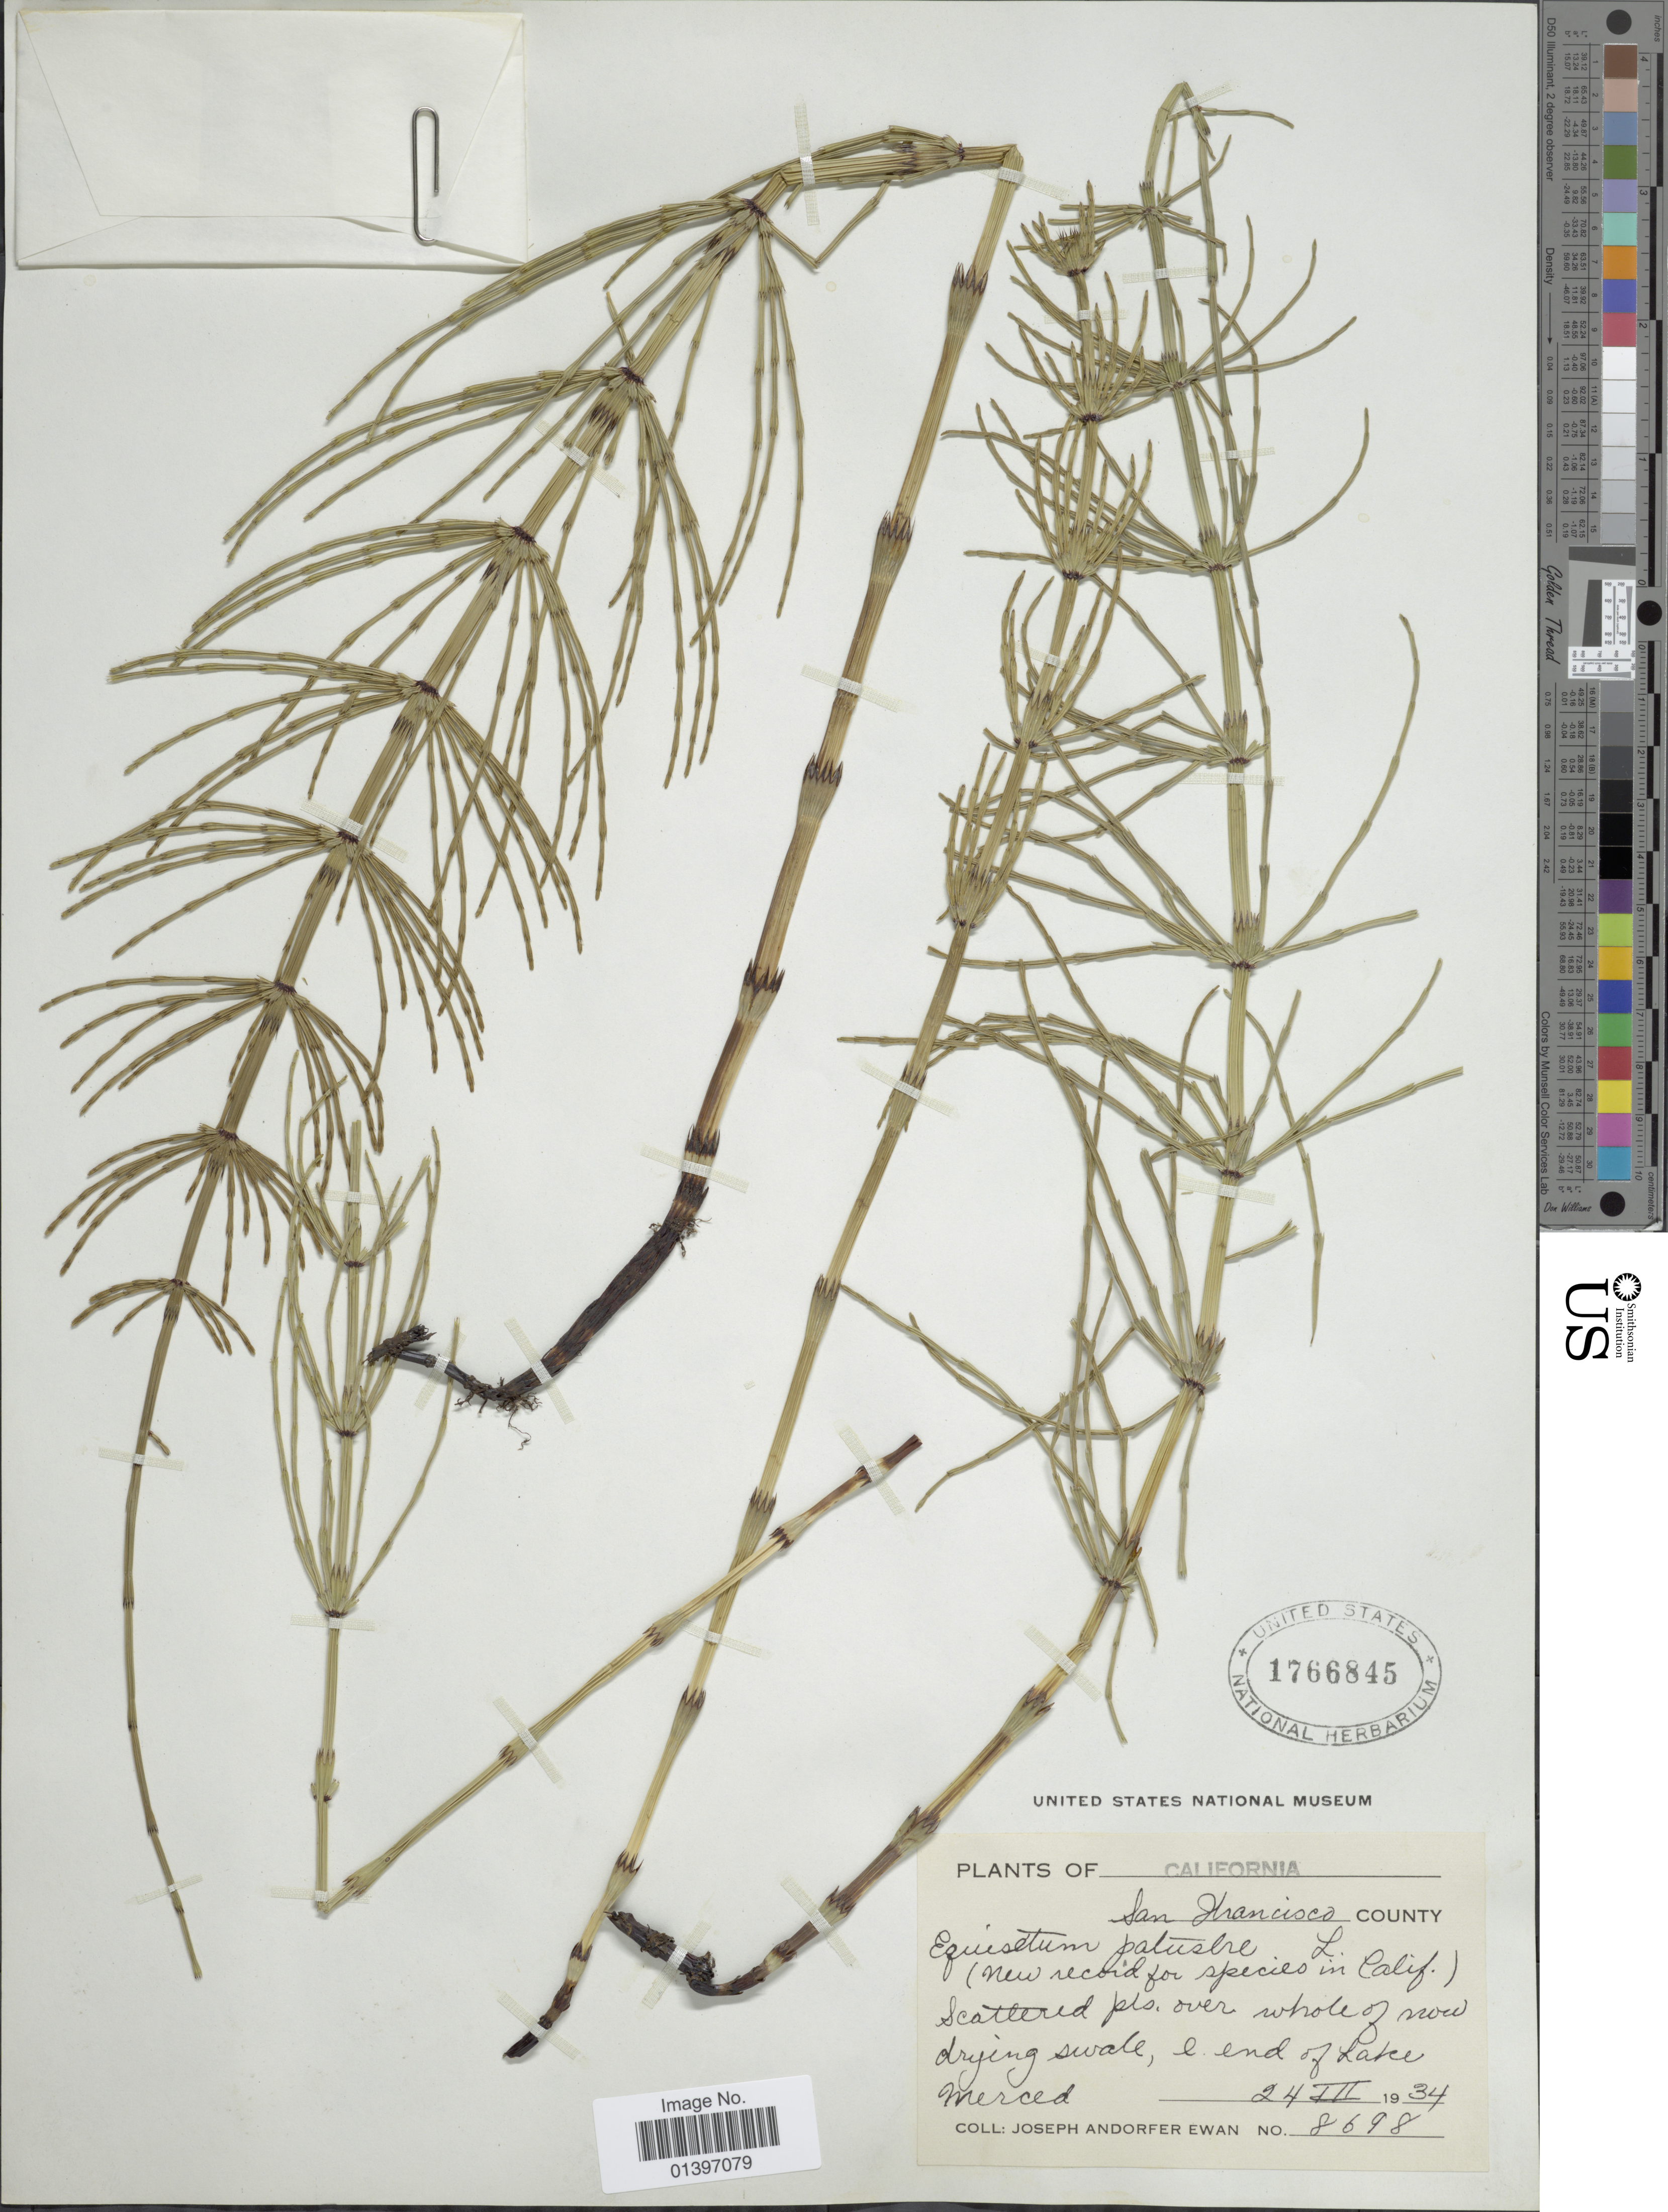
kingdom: Plantae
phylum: Tracheophyta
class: Polypodiopsida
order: Equisetales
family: Equisetaceae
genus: Equisetum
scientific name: Equisetum palustre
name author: L.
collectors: J. A. Ewan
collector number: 8698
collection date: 1934-03-24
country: United States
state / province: California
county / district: San Francisco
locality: San Francisco County, scattered pls. over whole of now drying swale, e. end of Lake Merced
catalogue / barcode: US 1766845